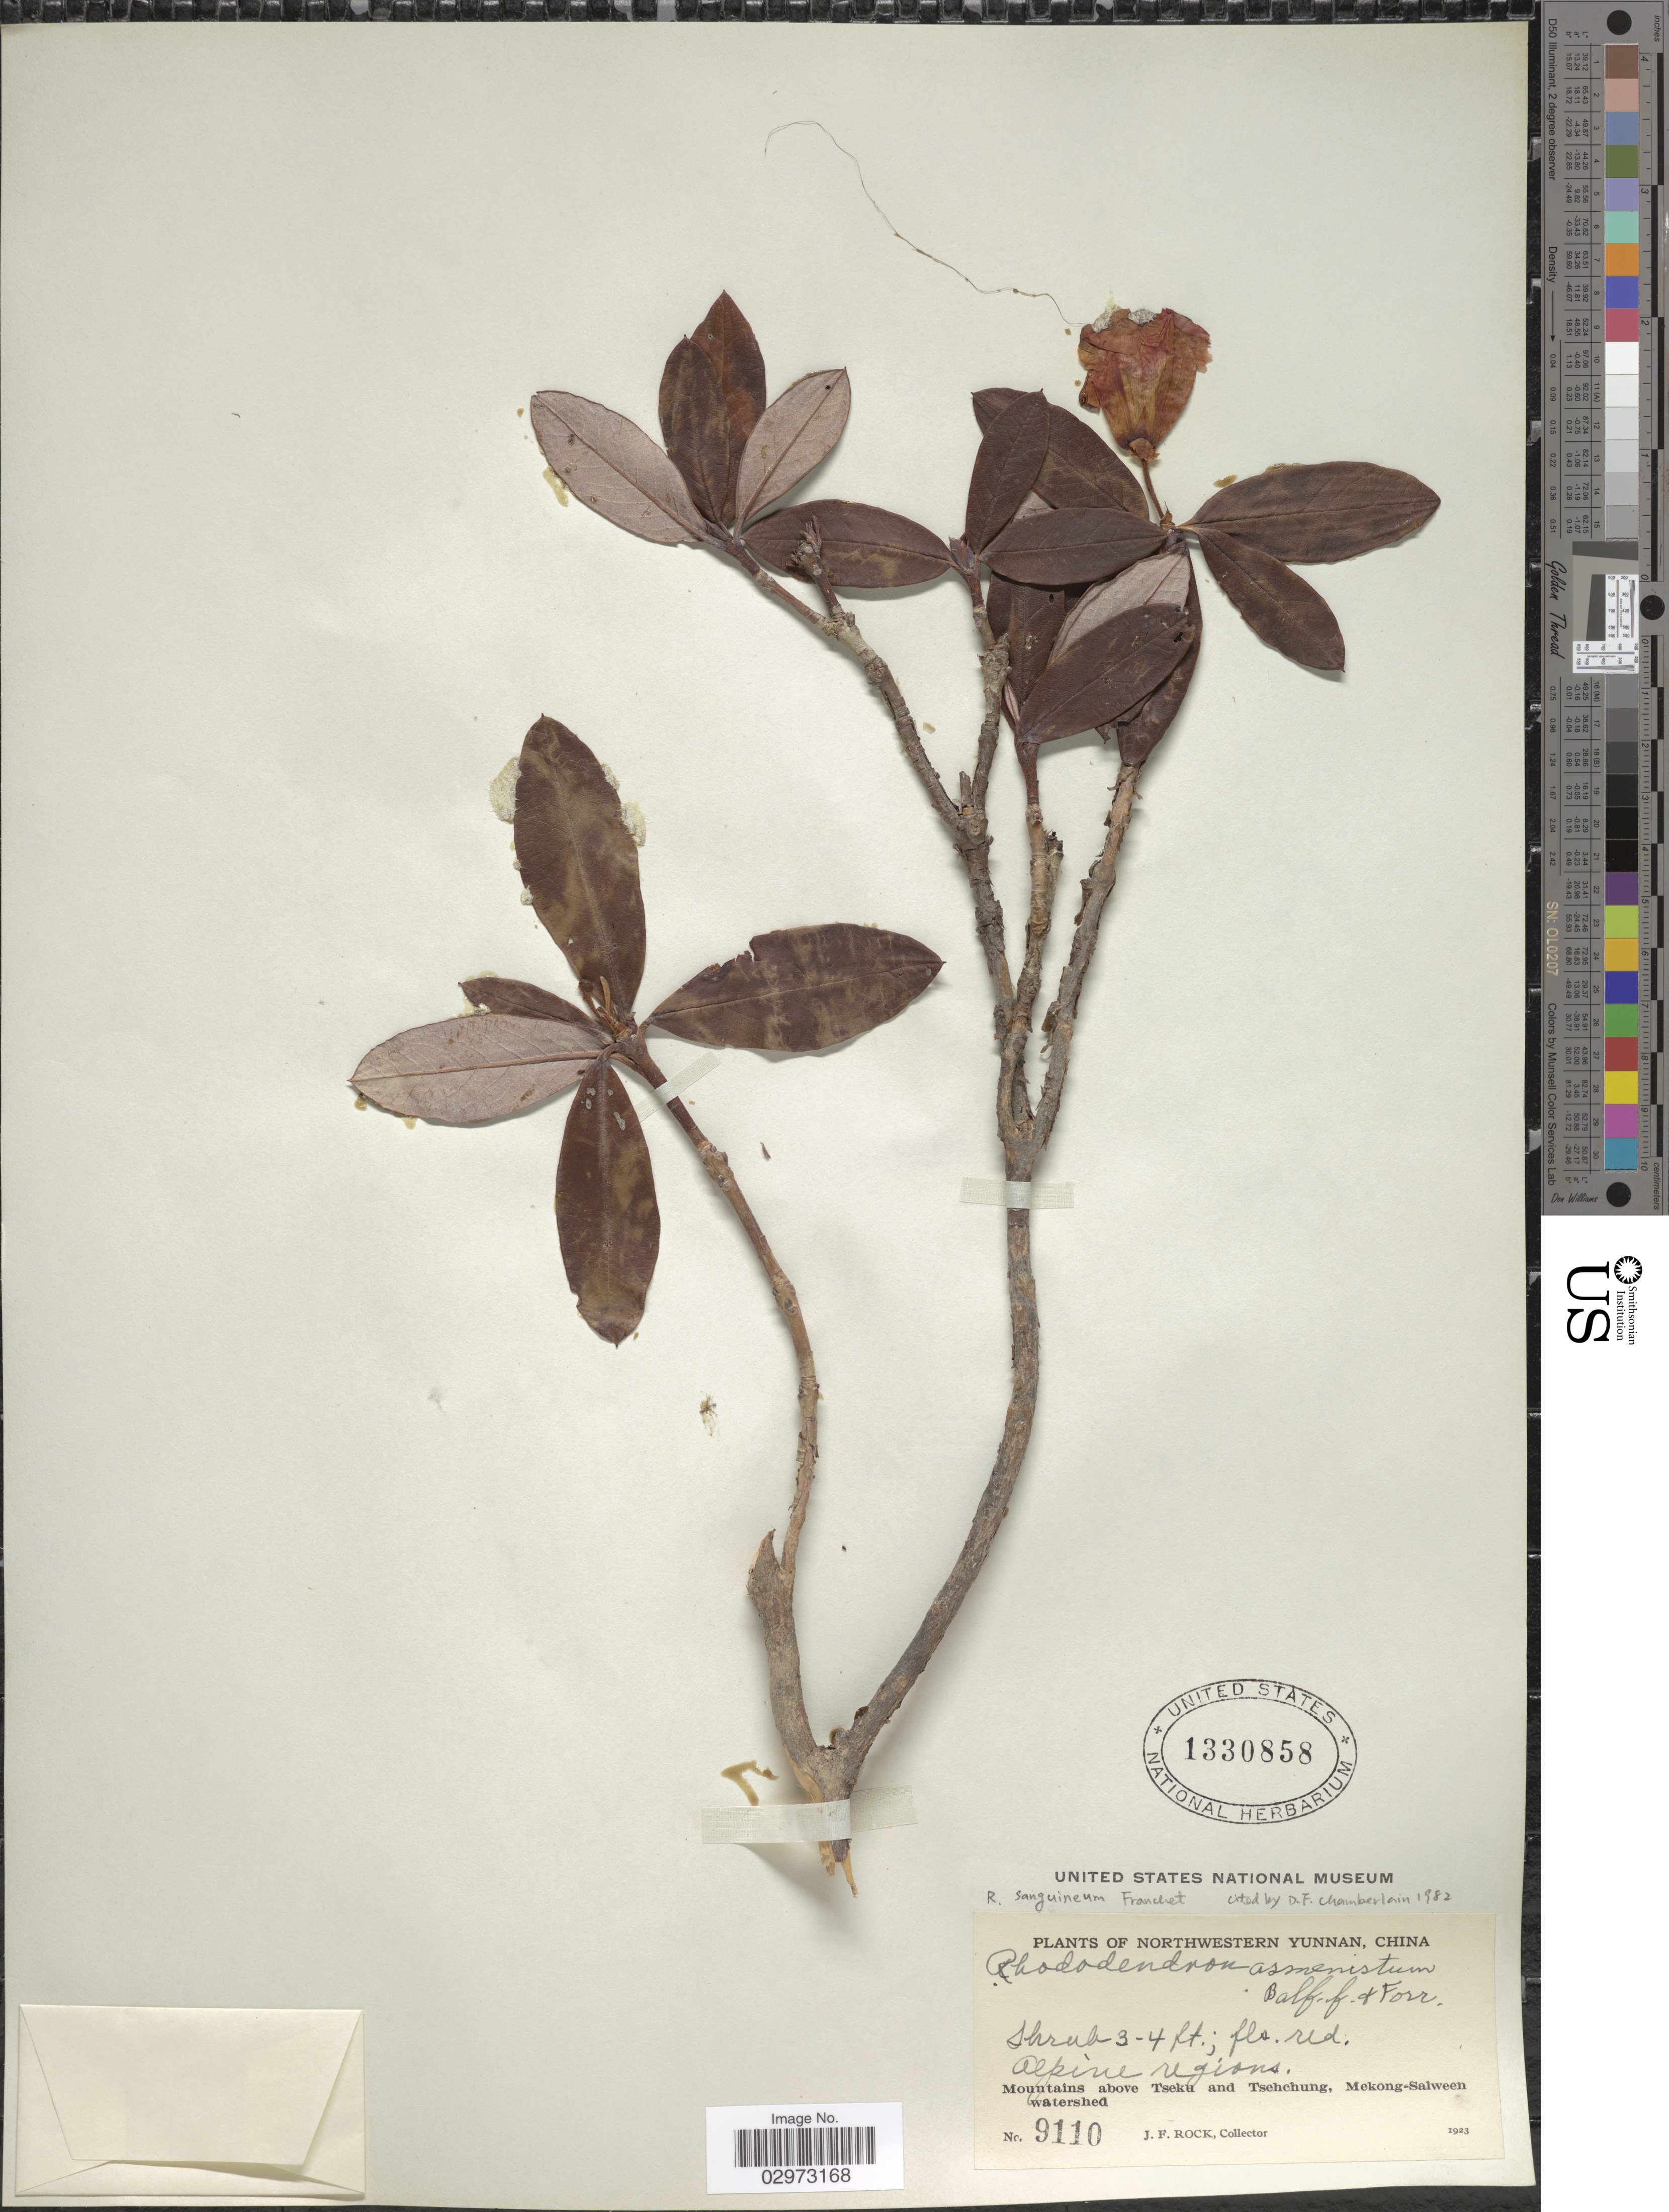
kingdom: Plantae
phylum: Tracheophyta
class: Magnoliopsida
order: Ericales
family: Ericaceae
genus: Rhododendron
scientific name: Rhododendron sanguineum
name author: Franch.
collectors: J. Rock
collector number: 9110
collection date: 1923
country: China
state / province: Yunnan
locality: Northwestern Yunnan. Alpine regions. Mountains above Tseku and Tsehchung, Mekong-Salween watershed.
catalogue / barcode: US 1330858